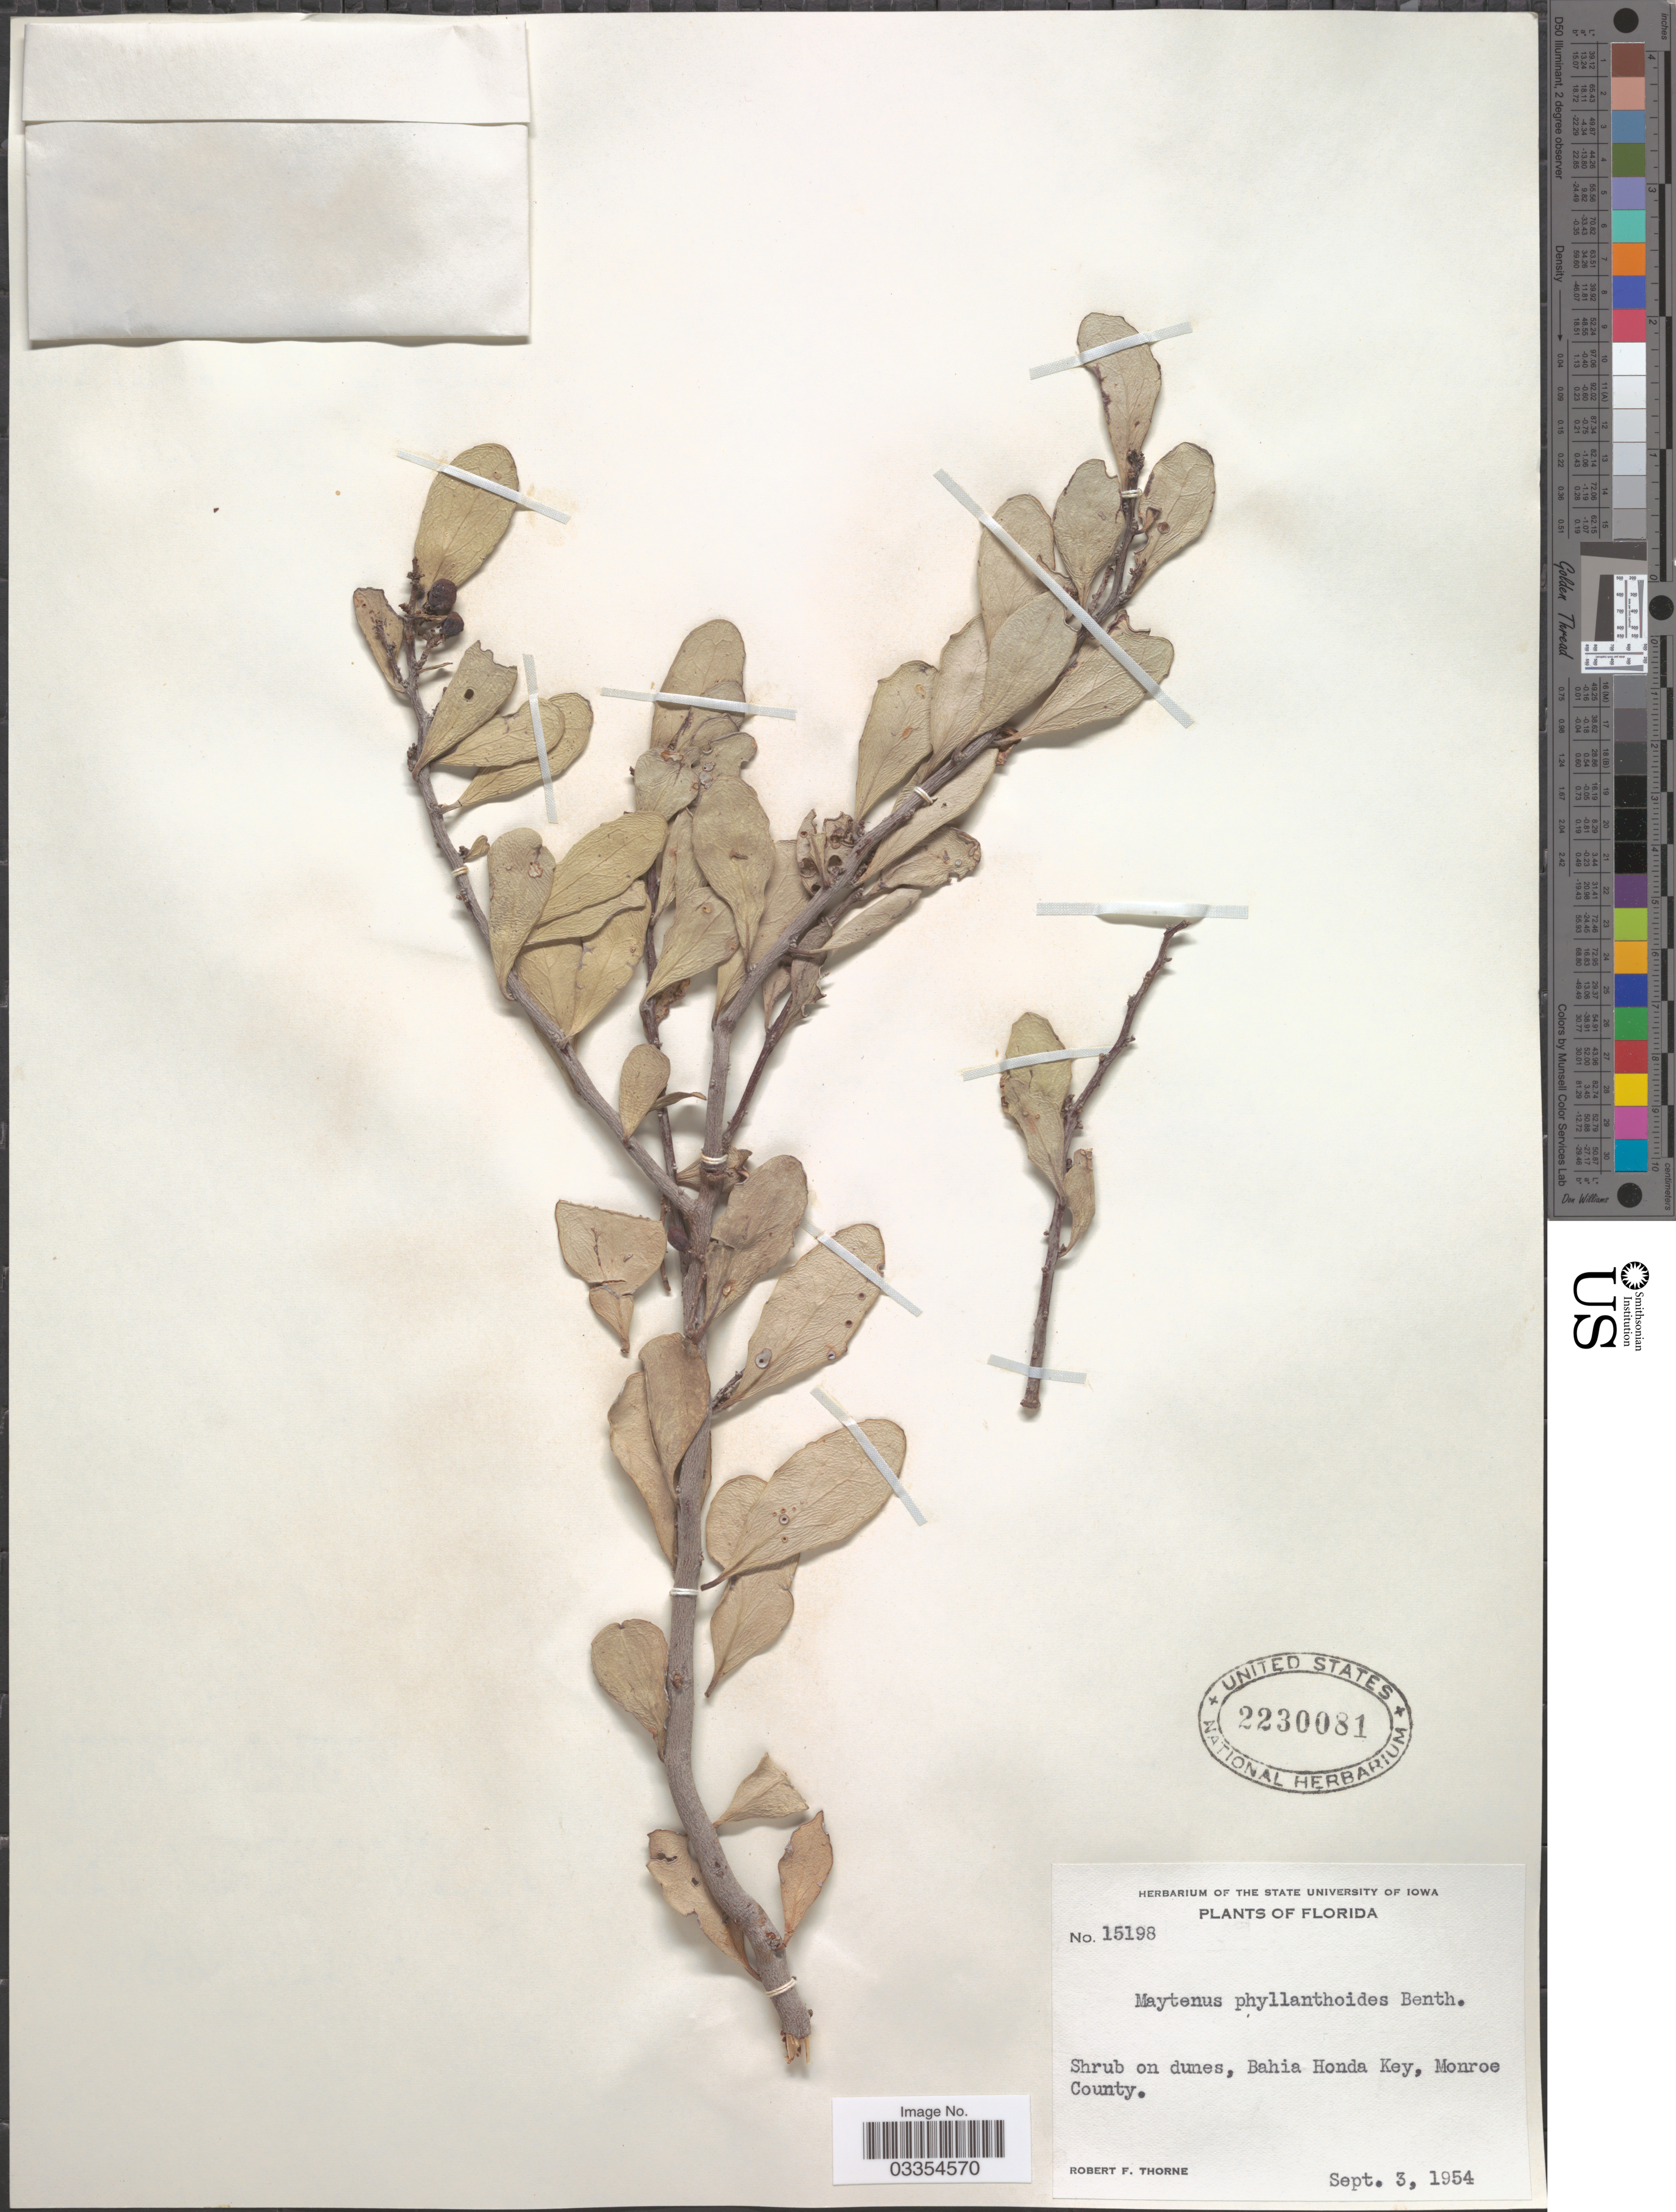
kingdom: Plantae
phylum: Tracheophyta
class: Magnoliopsida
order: Celastrales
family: Celastraceae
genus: Tricerma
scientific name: Tricerma phyllanthoides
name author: (Benth.) Lundell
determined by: Strong, Mark T., (BOT), Smithsonian Institution - National Museum of Natural History (UNITED STATES)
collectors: R. F. Thorne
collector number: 15198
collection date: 1954-09-03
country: United States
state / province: Florida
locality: Bahia Honda Key, Monroe County.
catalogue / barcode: US 2230081